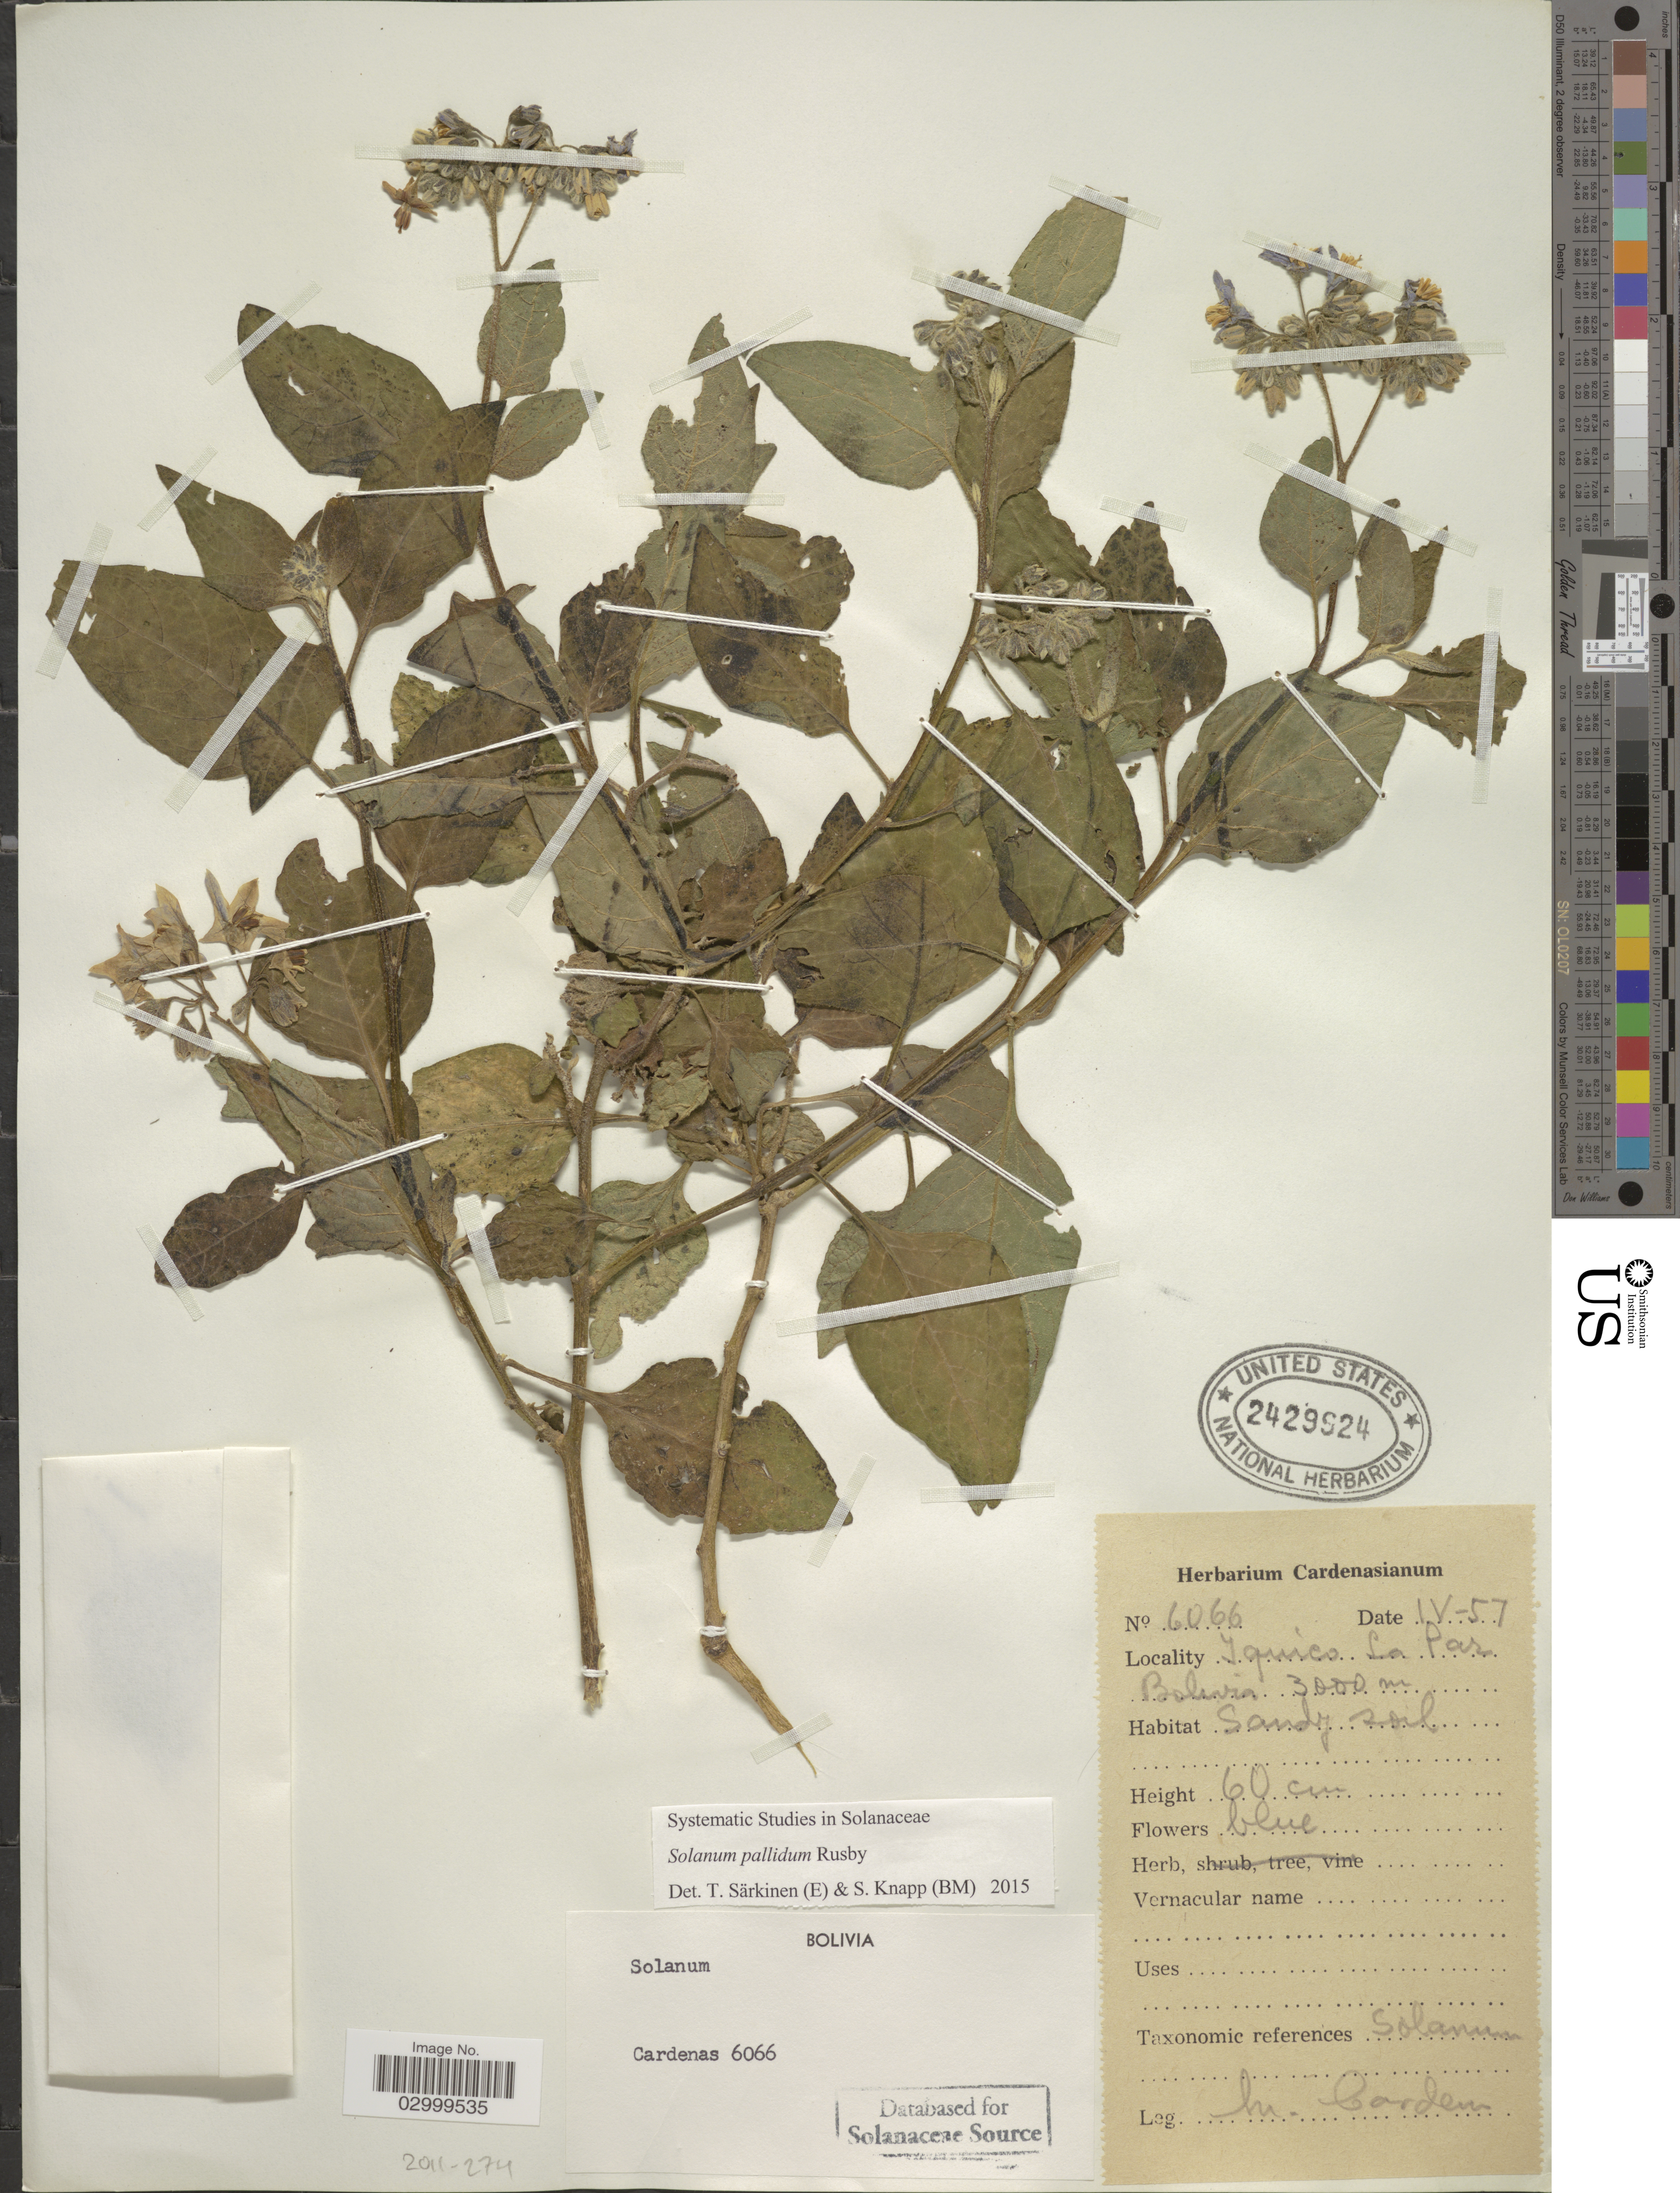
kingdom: Plantae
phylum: Tracheophyta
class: Magnoliopsida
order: Solanales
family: Solanaceae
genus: Solanum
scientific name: Solanum pallidum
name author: Rusby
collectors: M. Cárdenas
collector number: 6066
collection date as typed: Transcribed d/m/y: /4/57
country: Bolivia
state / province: La Paz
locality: Yquieo.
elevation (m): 3000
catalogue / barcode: US 2429624